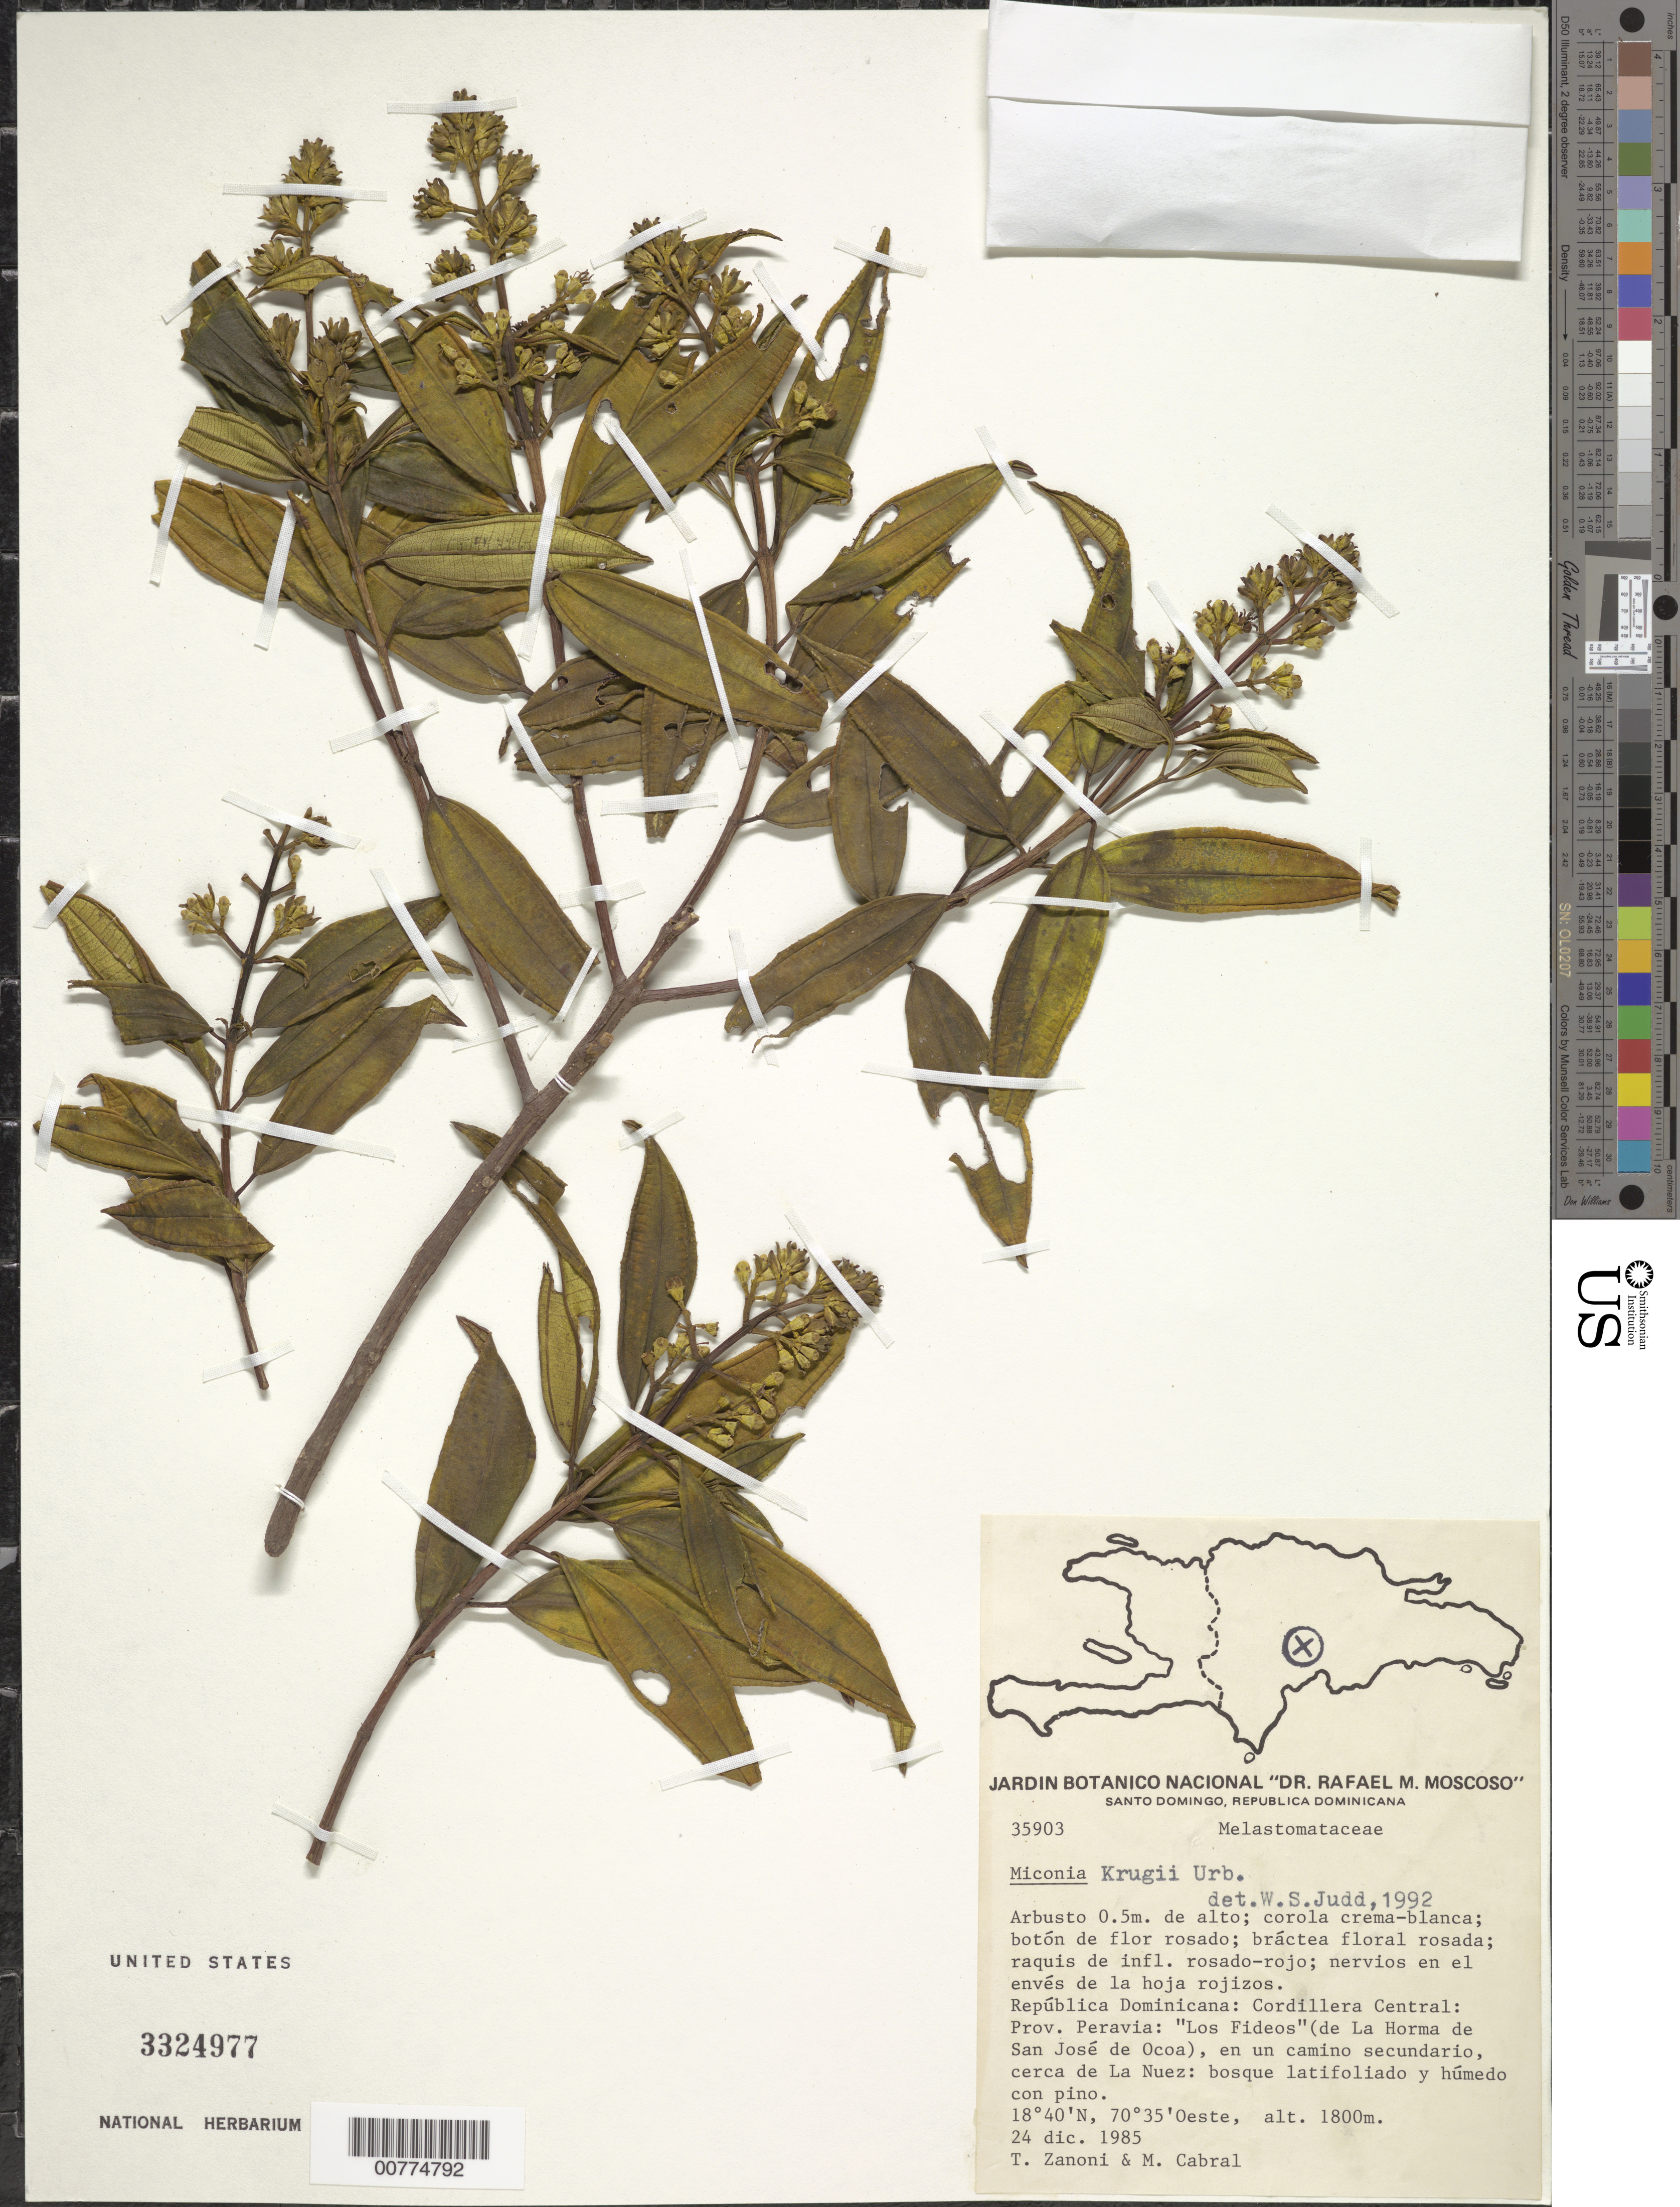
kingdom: Plantae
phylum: Tracheophyta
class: Magnoliopsida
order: Myrtales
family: Melastomataceae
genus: Miconia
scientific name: Miconia krugii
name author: Cogn.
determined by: Judd, Walter S.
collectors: T. A. Zanoni & M. Cabral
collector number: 35903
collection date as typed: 24 Dec 1985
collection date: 1985-12-24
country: Dominican Republic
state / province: Peravia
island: Hispaniola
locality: Cordillera Central, "Los Fideos" (de la Horma de San José de Ocoa), in a secondary road, close to La Nuez.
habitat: Broadleaf and humid forest with pine.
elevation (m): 1800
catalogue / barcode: US 3324977